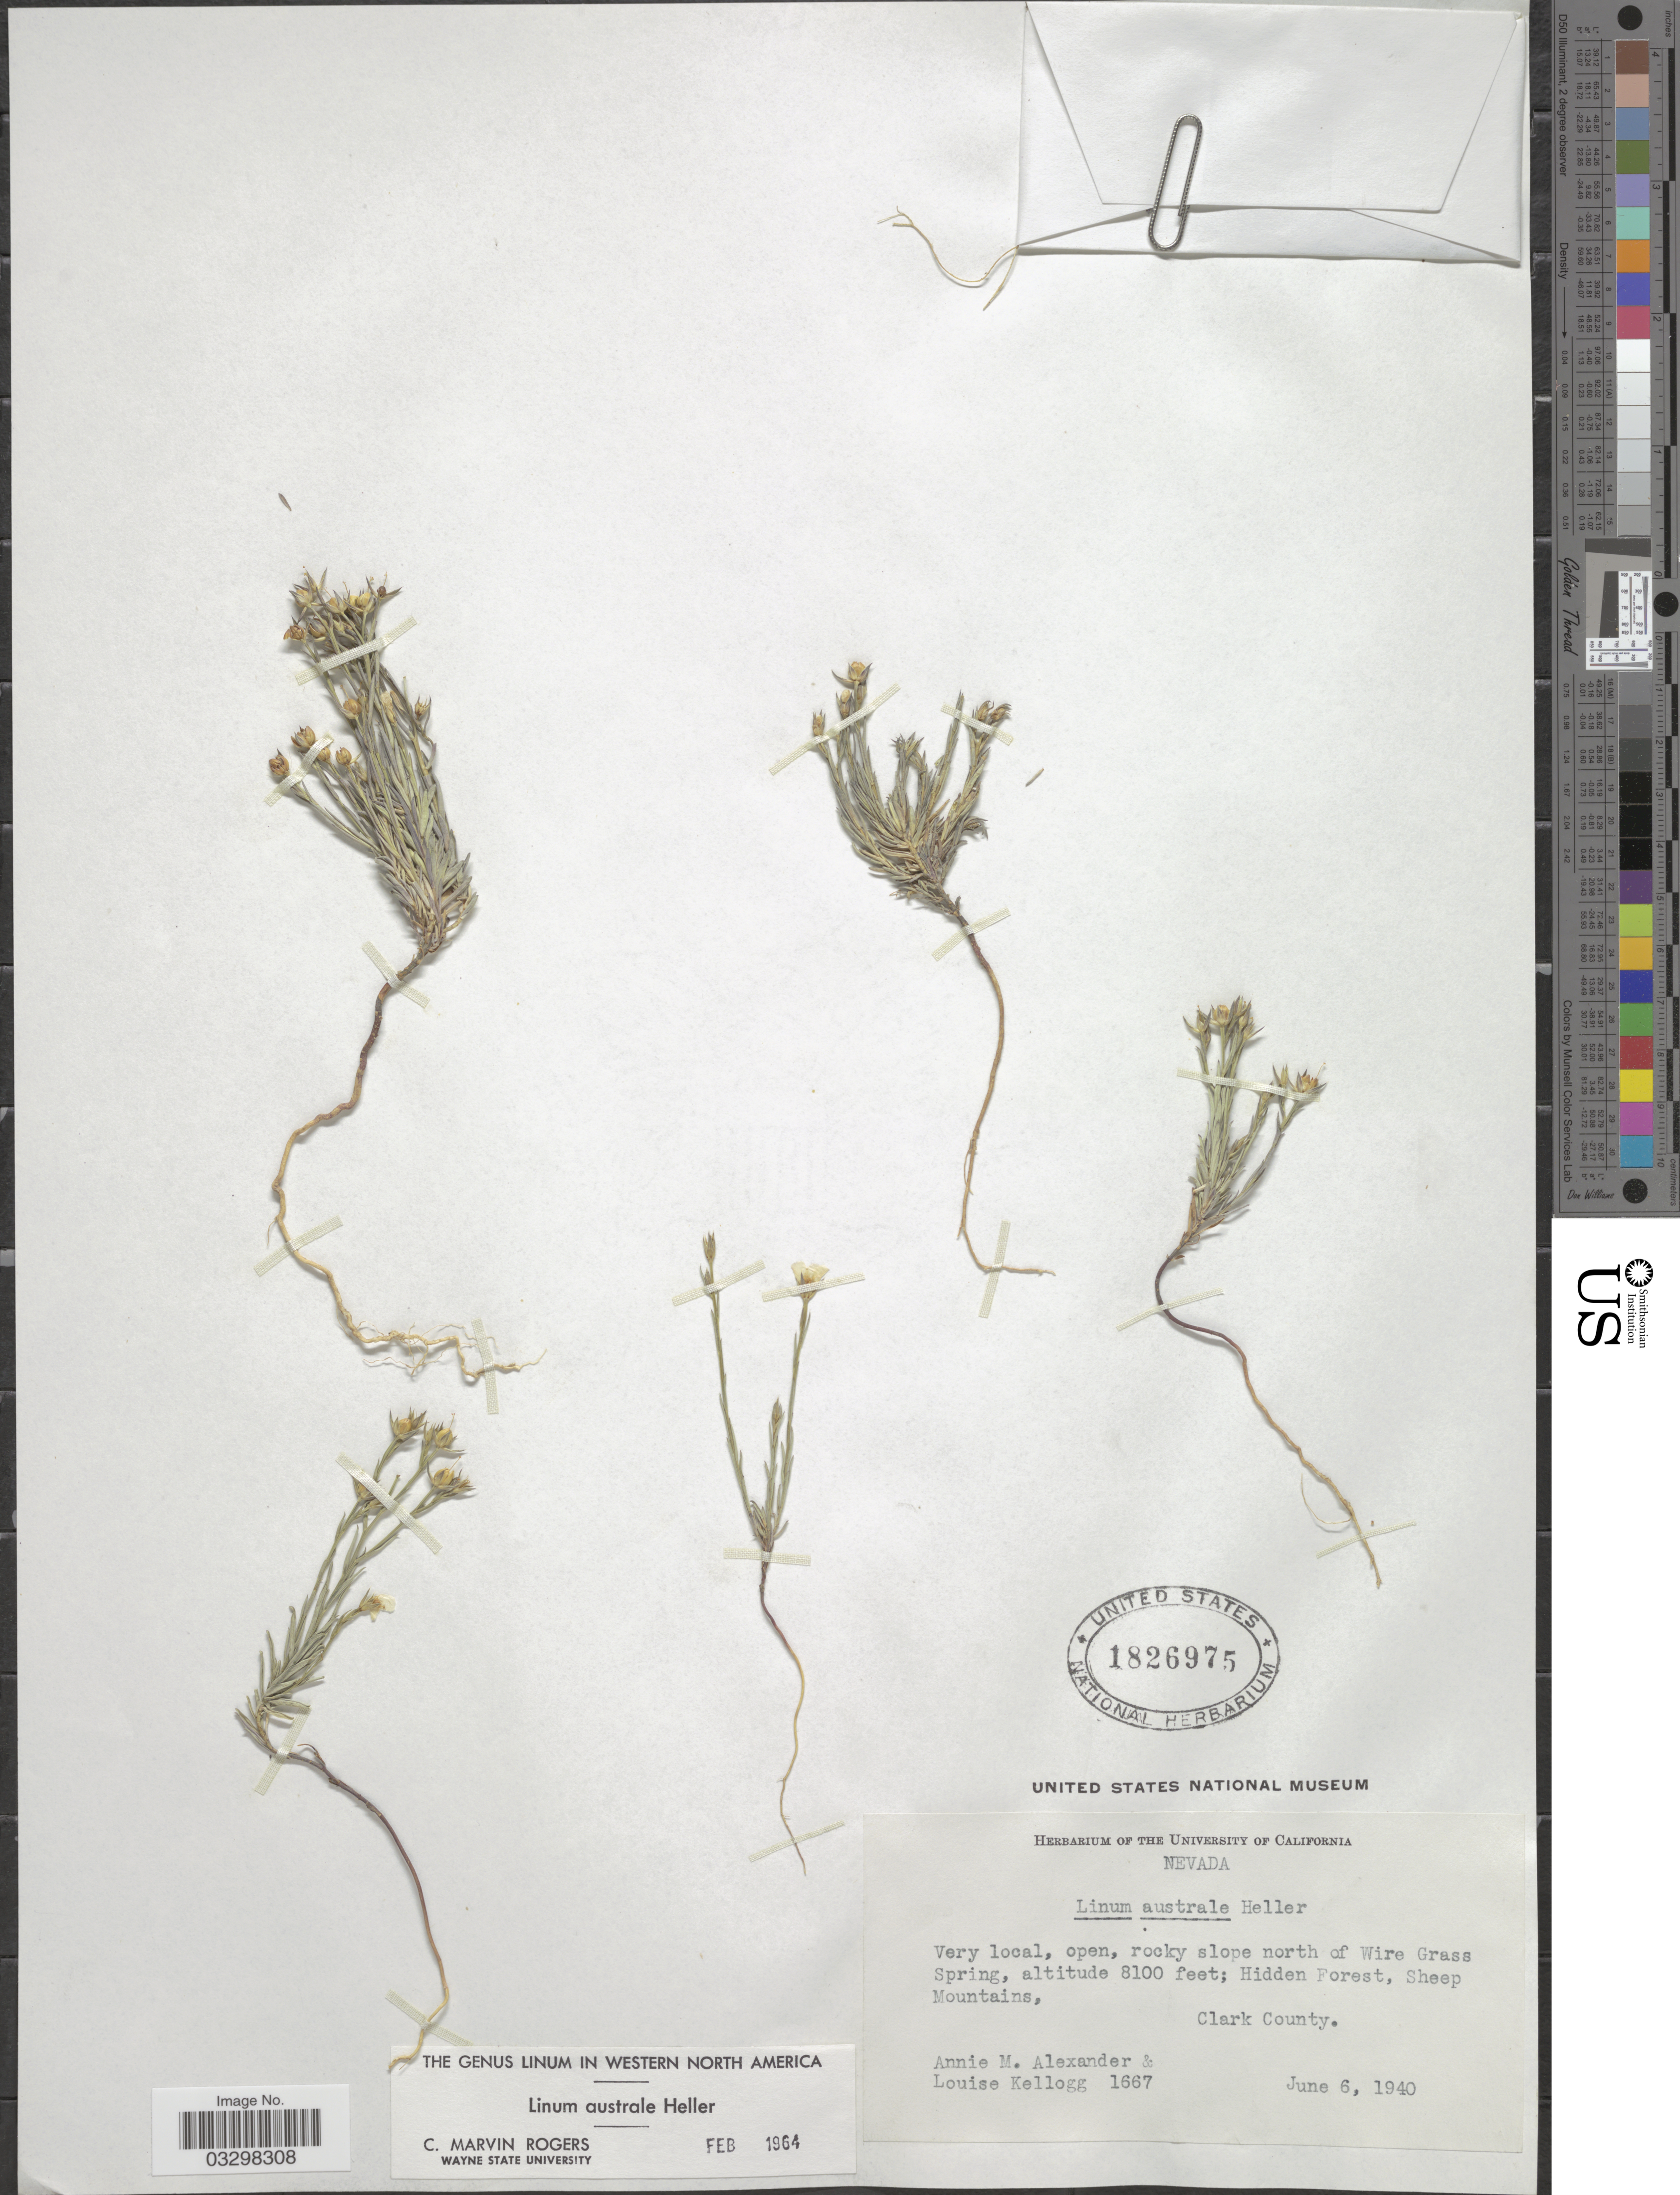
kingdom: Plantae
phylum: Tracheophyta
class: Magnoliopsida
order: Malpighiales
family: Linaceae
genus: Linum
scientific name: Linum australe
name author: A. Heller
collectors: A. M. Alexander & L. Kellogg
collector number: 1667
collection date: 1940-06-06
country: United States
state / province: Nevada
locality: Rocky slope north of Wire Grass Spring; Hidden Forest, Sheep Mountains, Clark County.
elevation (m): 2469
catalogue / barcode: US 1826975